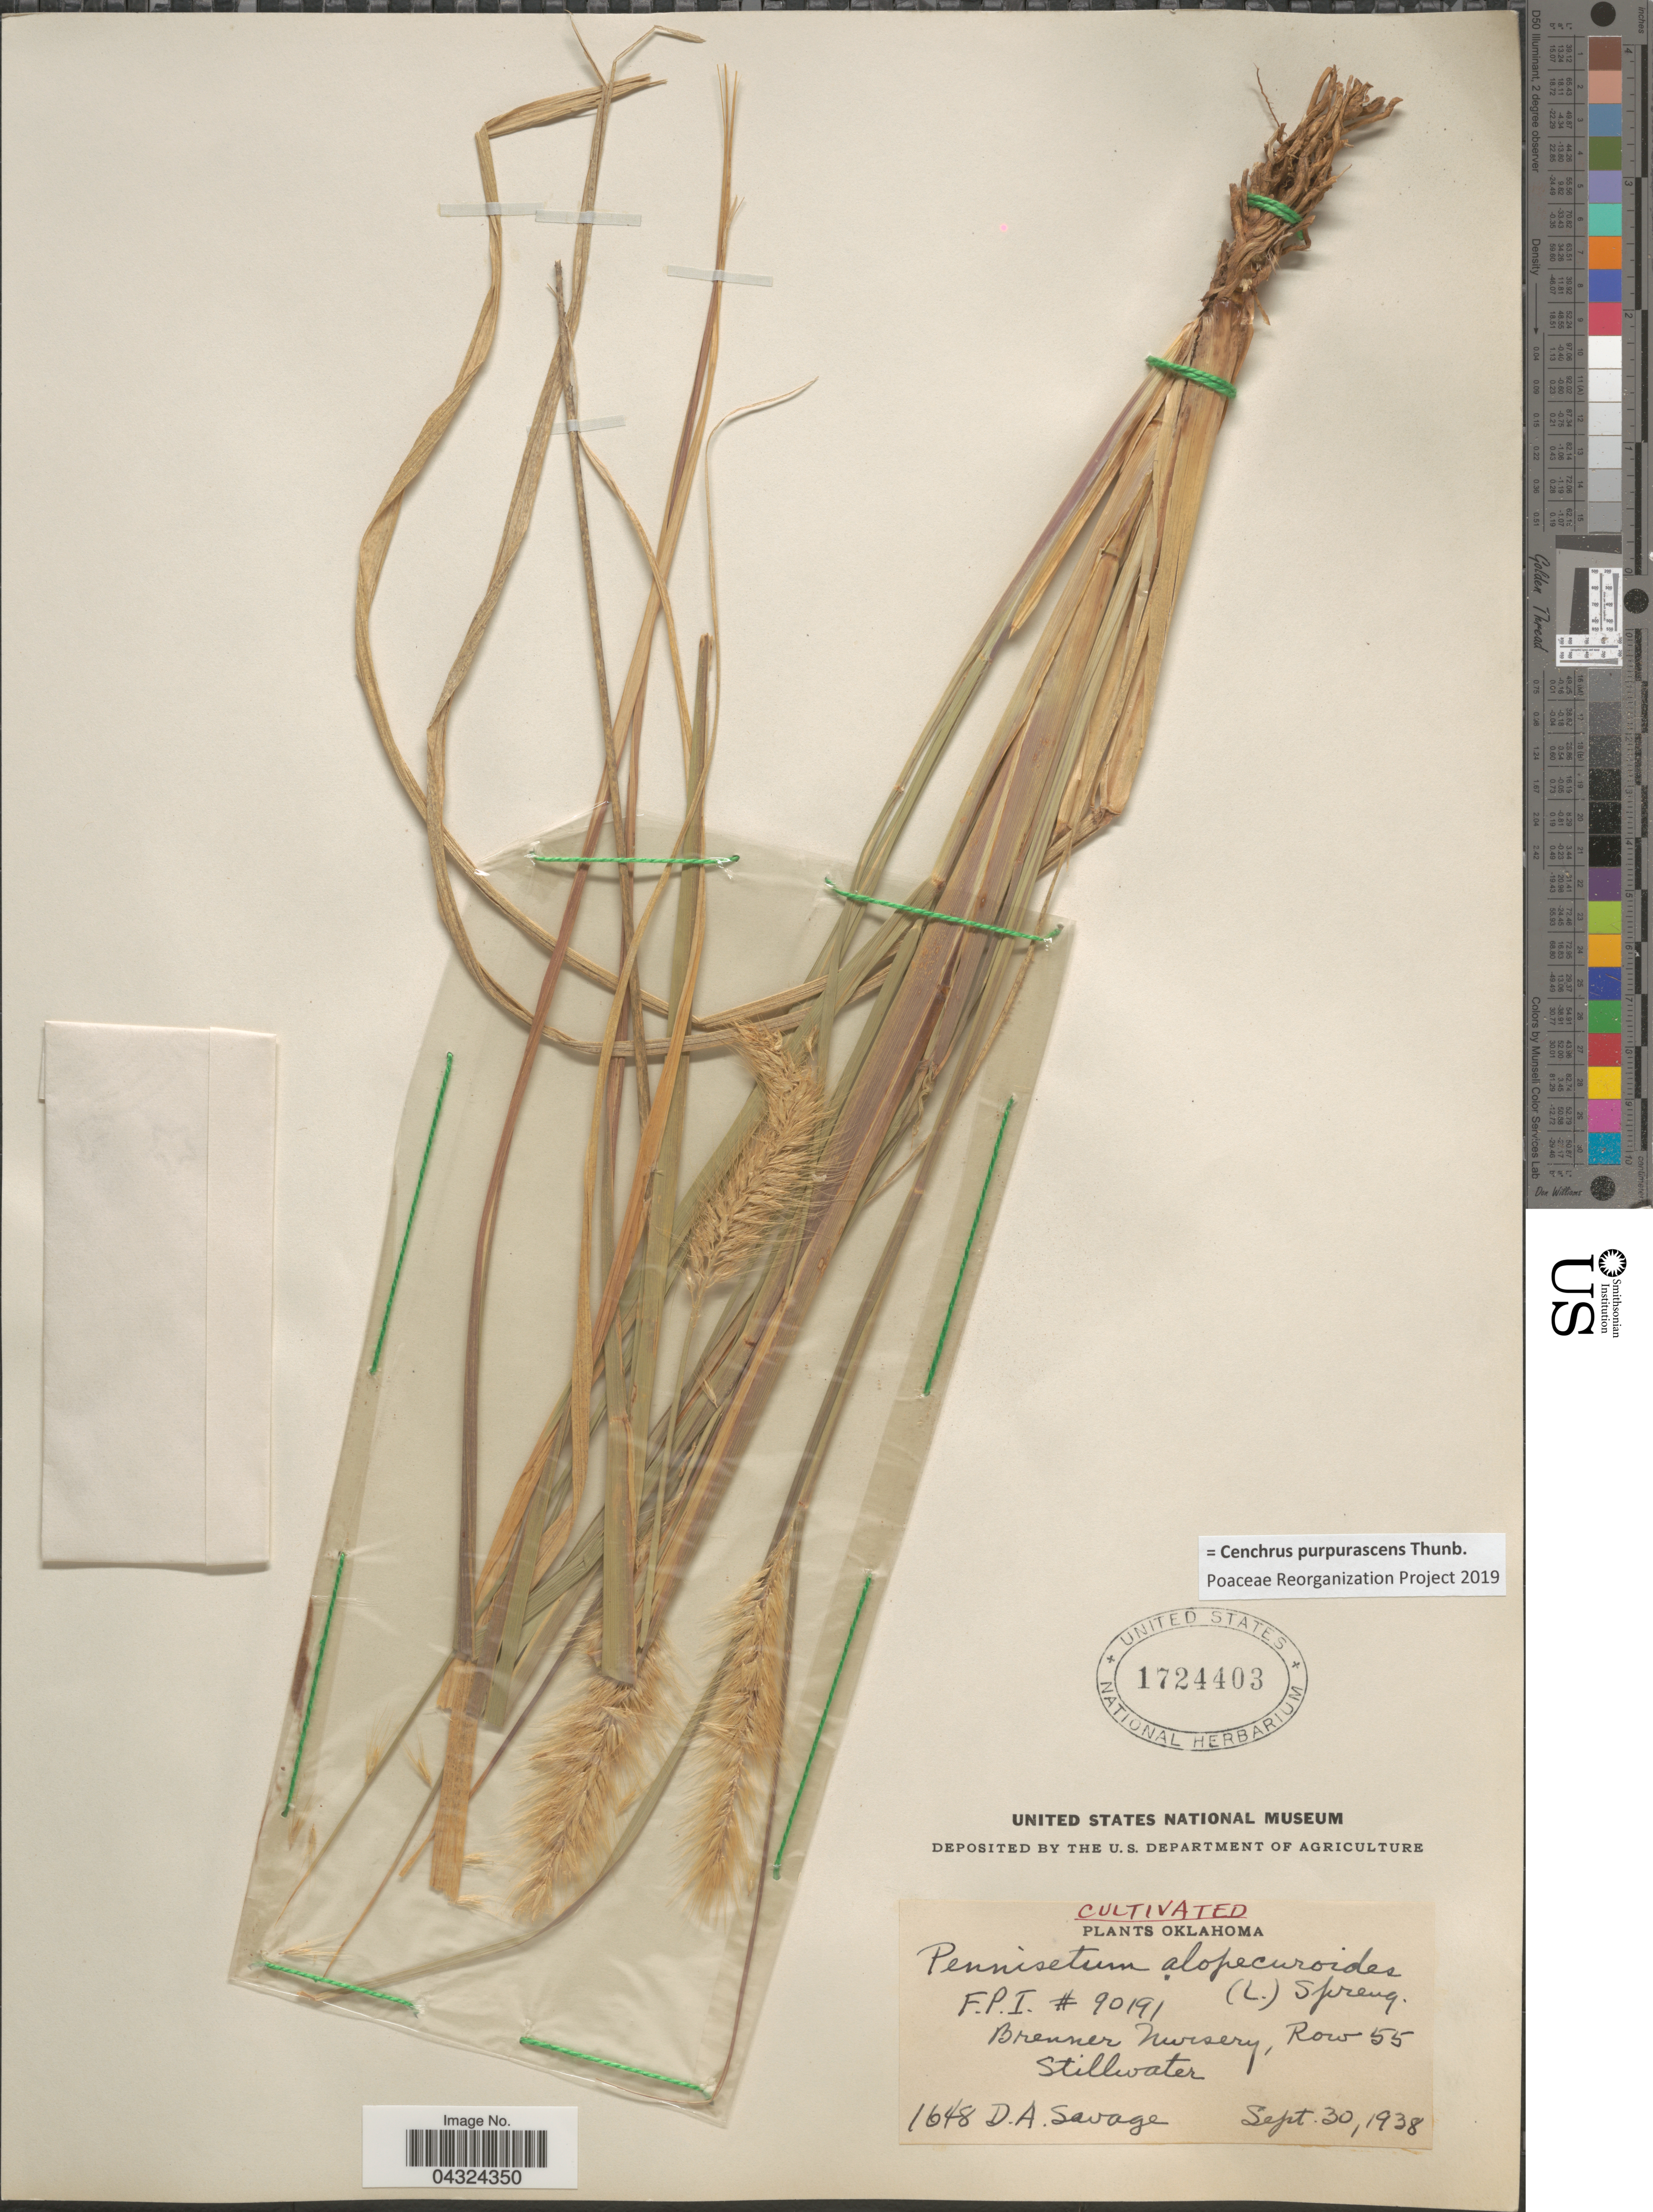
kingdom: Plantae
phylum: Tracheophyta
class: Liliopsida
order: Poales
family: Poaceae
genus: Cenchrus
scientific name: Cenchrus purpurascens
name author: Thunb.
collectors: D. Savage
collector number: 1648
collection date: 1938-09-30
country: United States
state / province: Oklahoma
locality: Brenner Nursery, Row 55. Stillwater.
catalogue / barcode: US 1724403